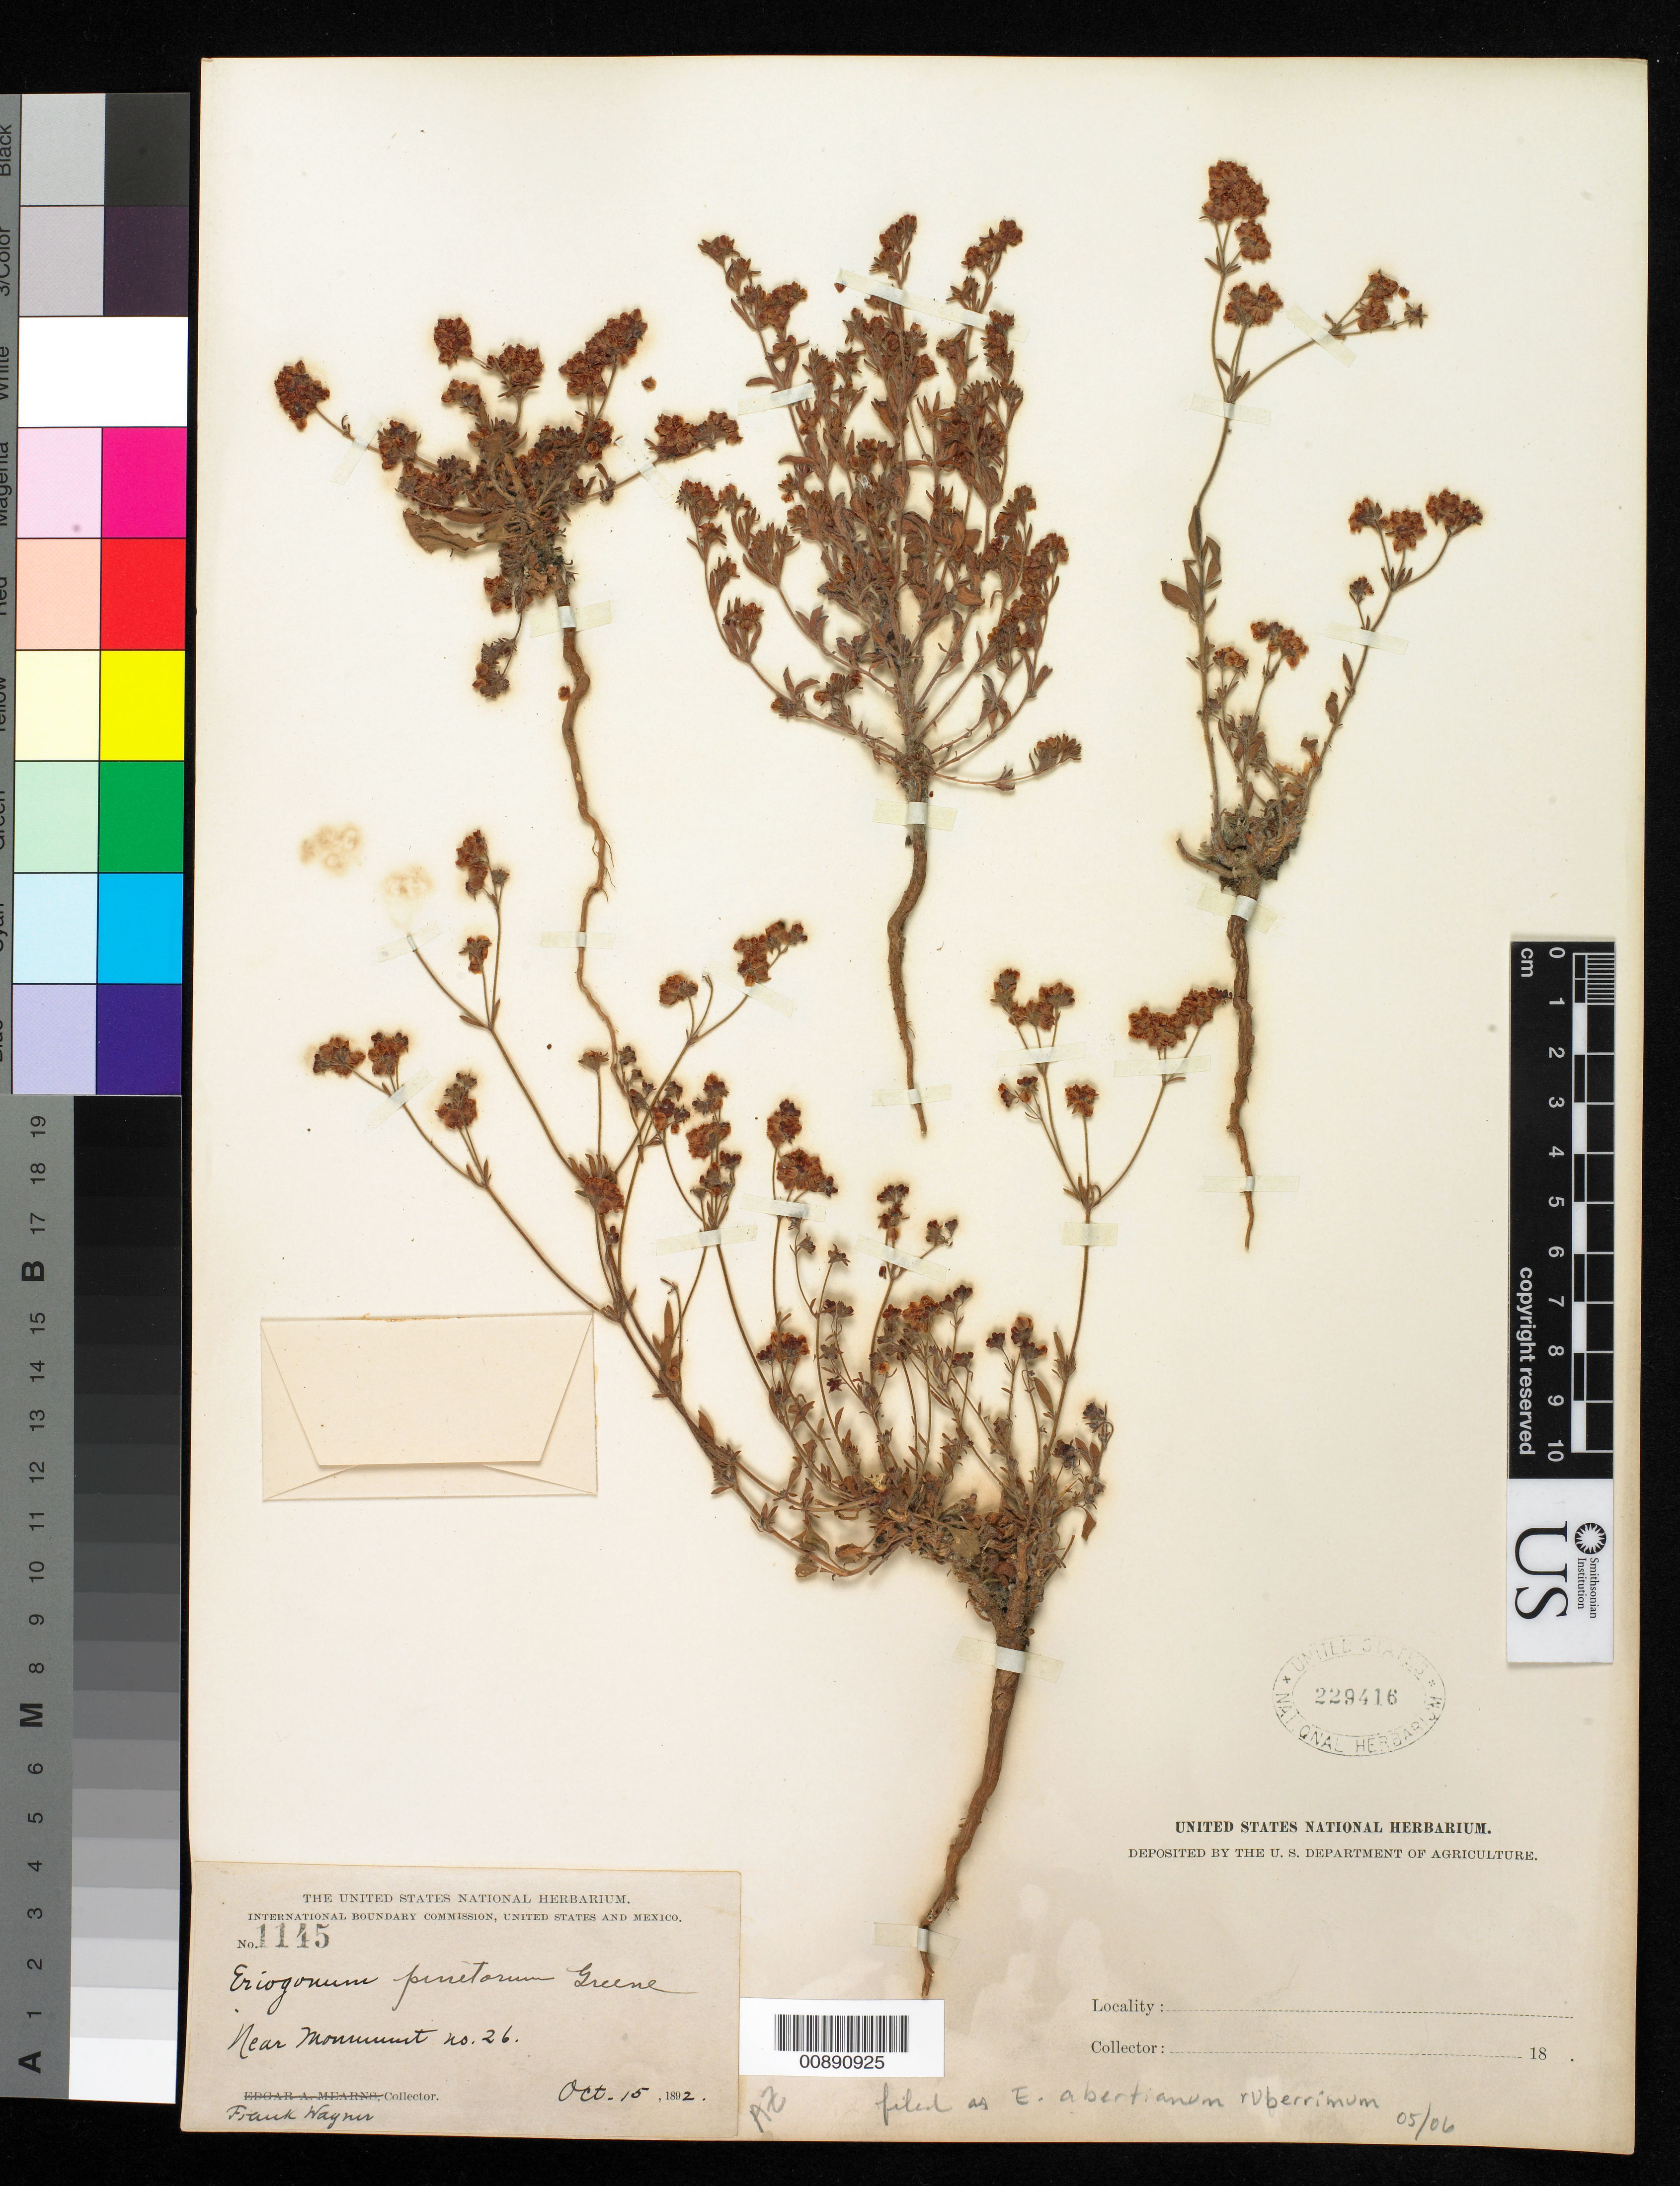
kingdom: Plantae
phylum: Tracheophyta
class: Magnoliopsida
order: Caryophyllales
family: Polygonaceae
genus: Eriogonum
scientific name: Eriogonum abertianum var. ruberrimum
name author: (Gand.) Gand.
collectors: F. Wagner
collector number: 1145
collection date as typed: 15 Oct 1892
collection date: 1892-10-15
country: United States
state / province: Arizona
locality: Near Monument no. 26.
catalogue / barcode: US 229416